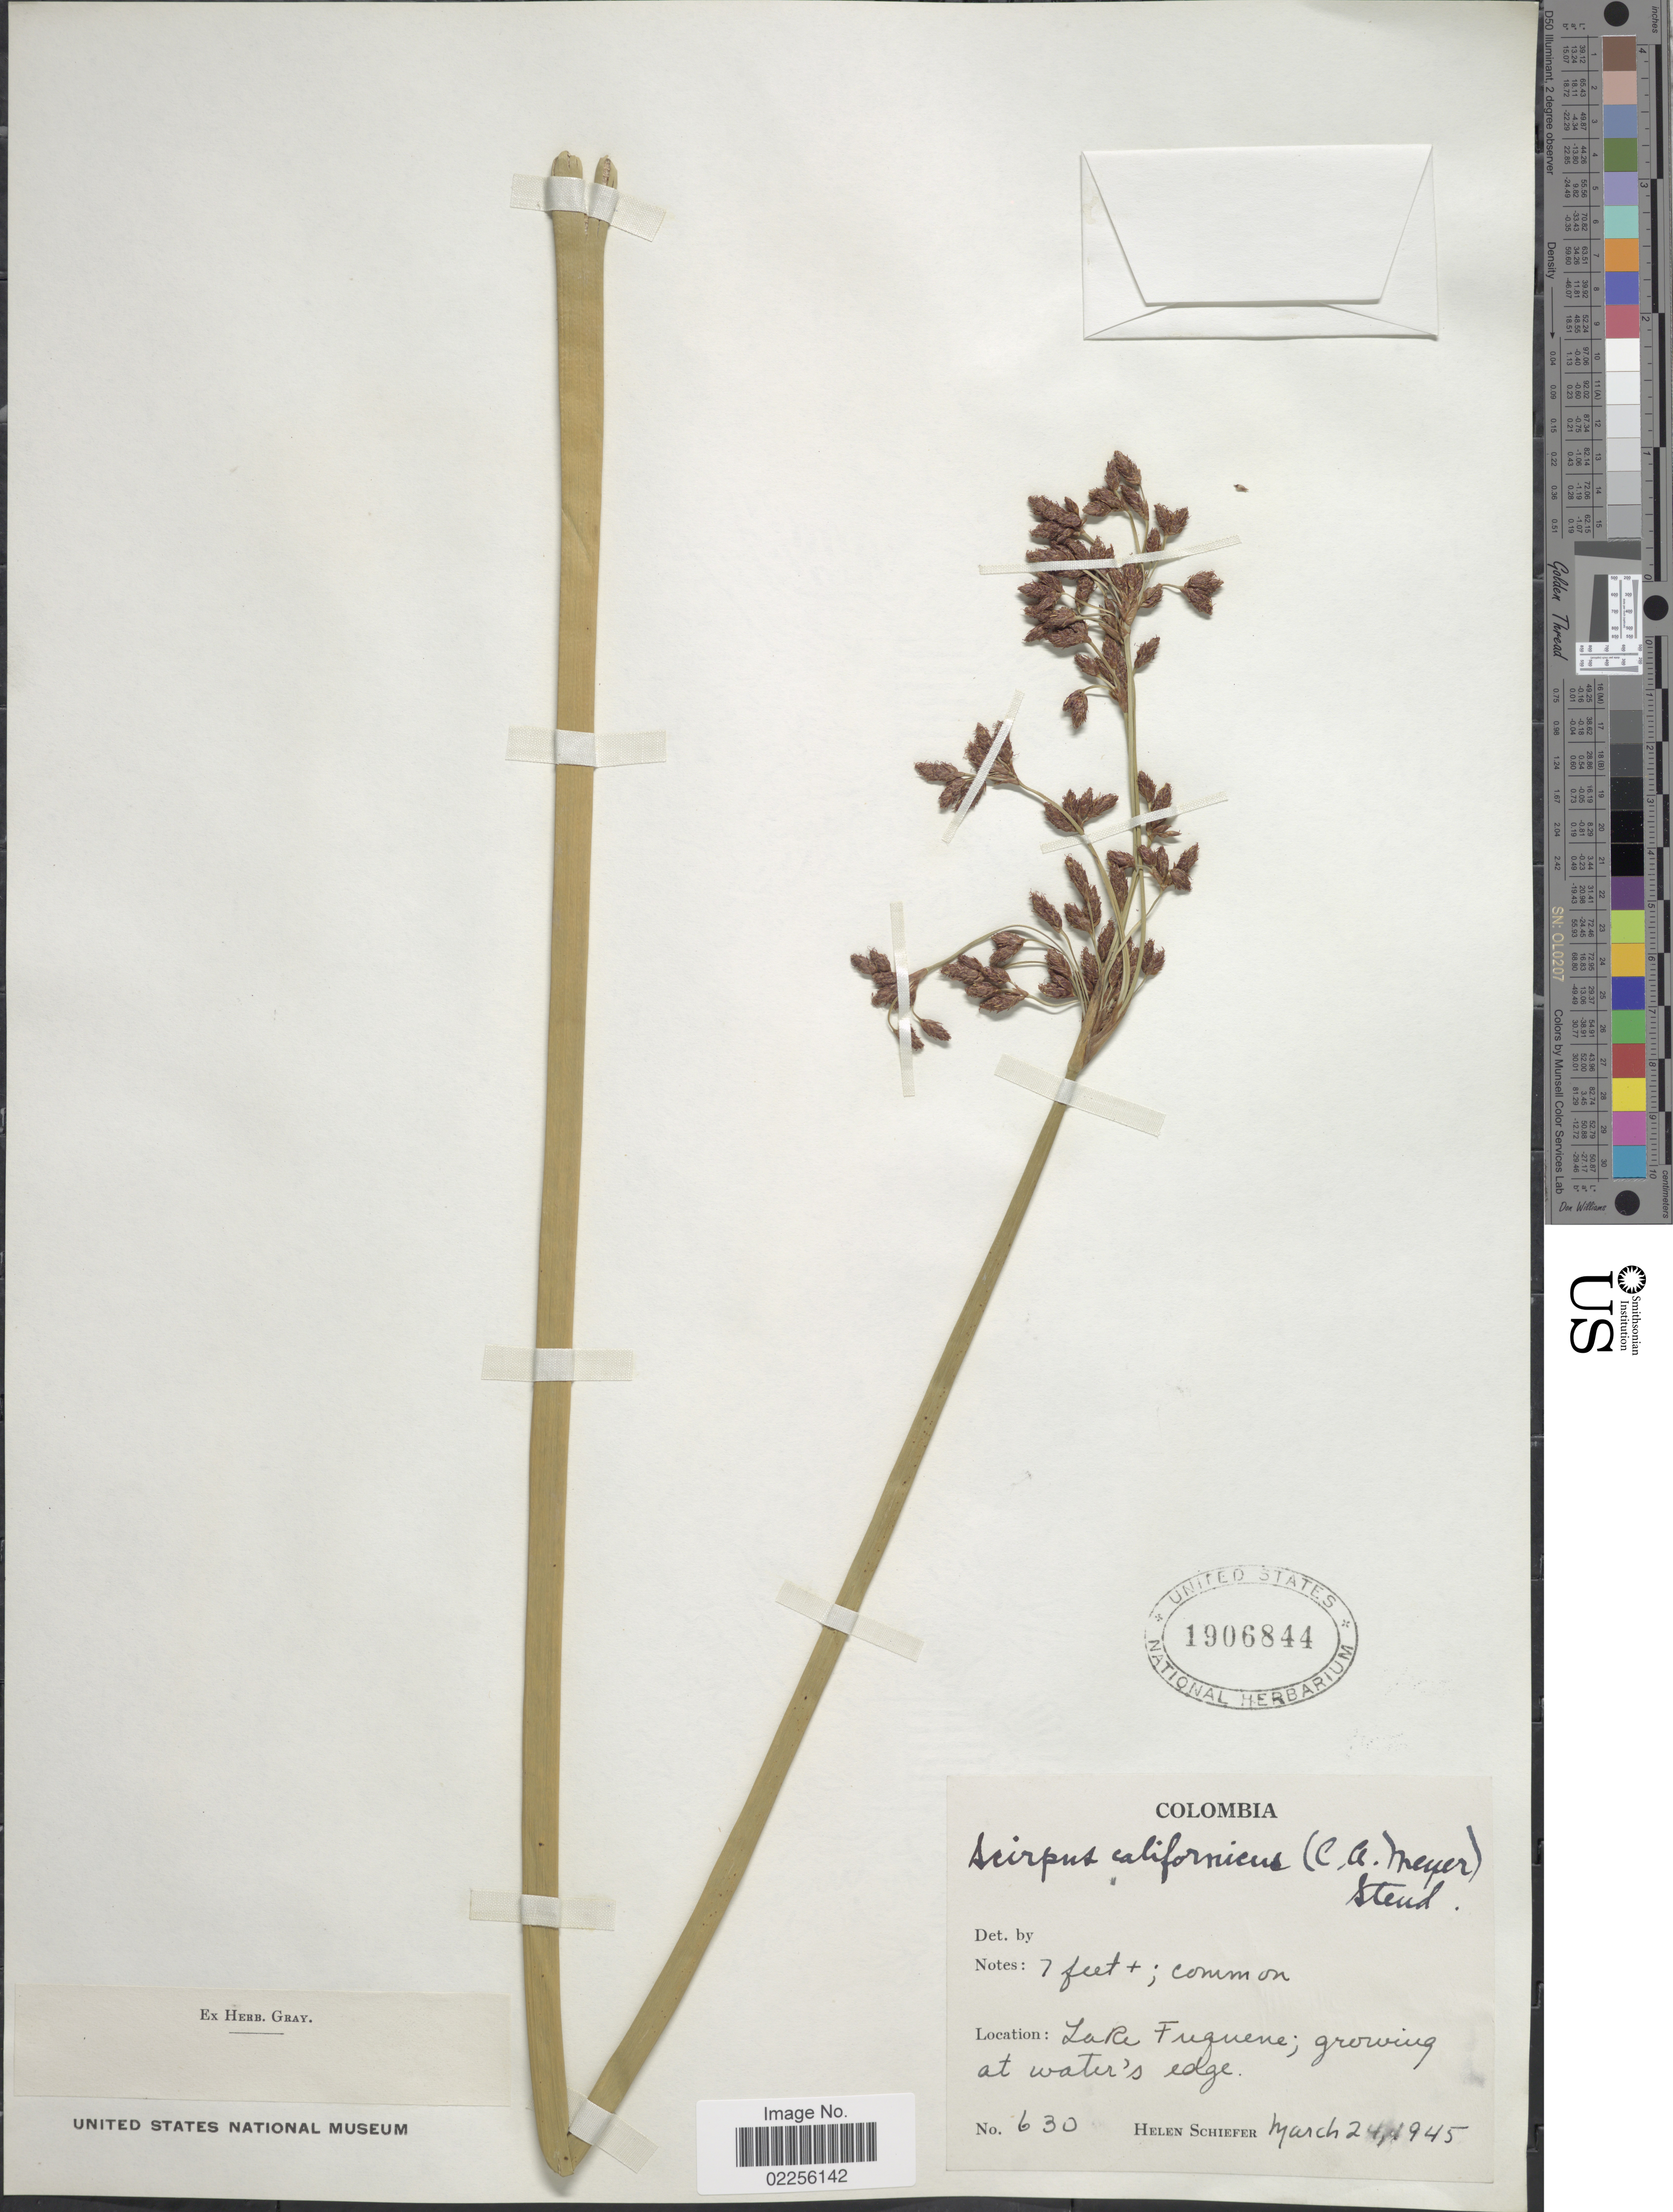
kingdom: Plantae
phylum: Tracheophyta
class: Liliopsida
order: Poales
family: Cyperaceae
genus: Schoenoplectus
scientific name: Schoenoplectus californicus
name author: (C.A. Mey.) Soják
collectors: H. Schiefer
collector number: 630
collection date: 1945-03-24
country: Colombia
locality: Lake Fuquene; growing at water's edge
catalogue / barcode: US 1906844